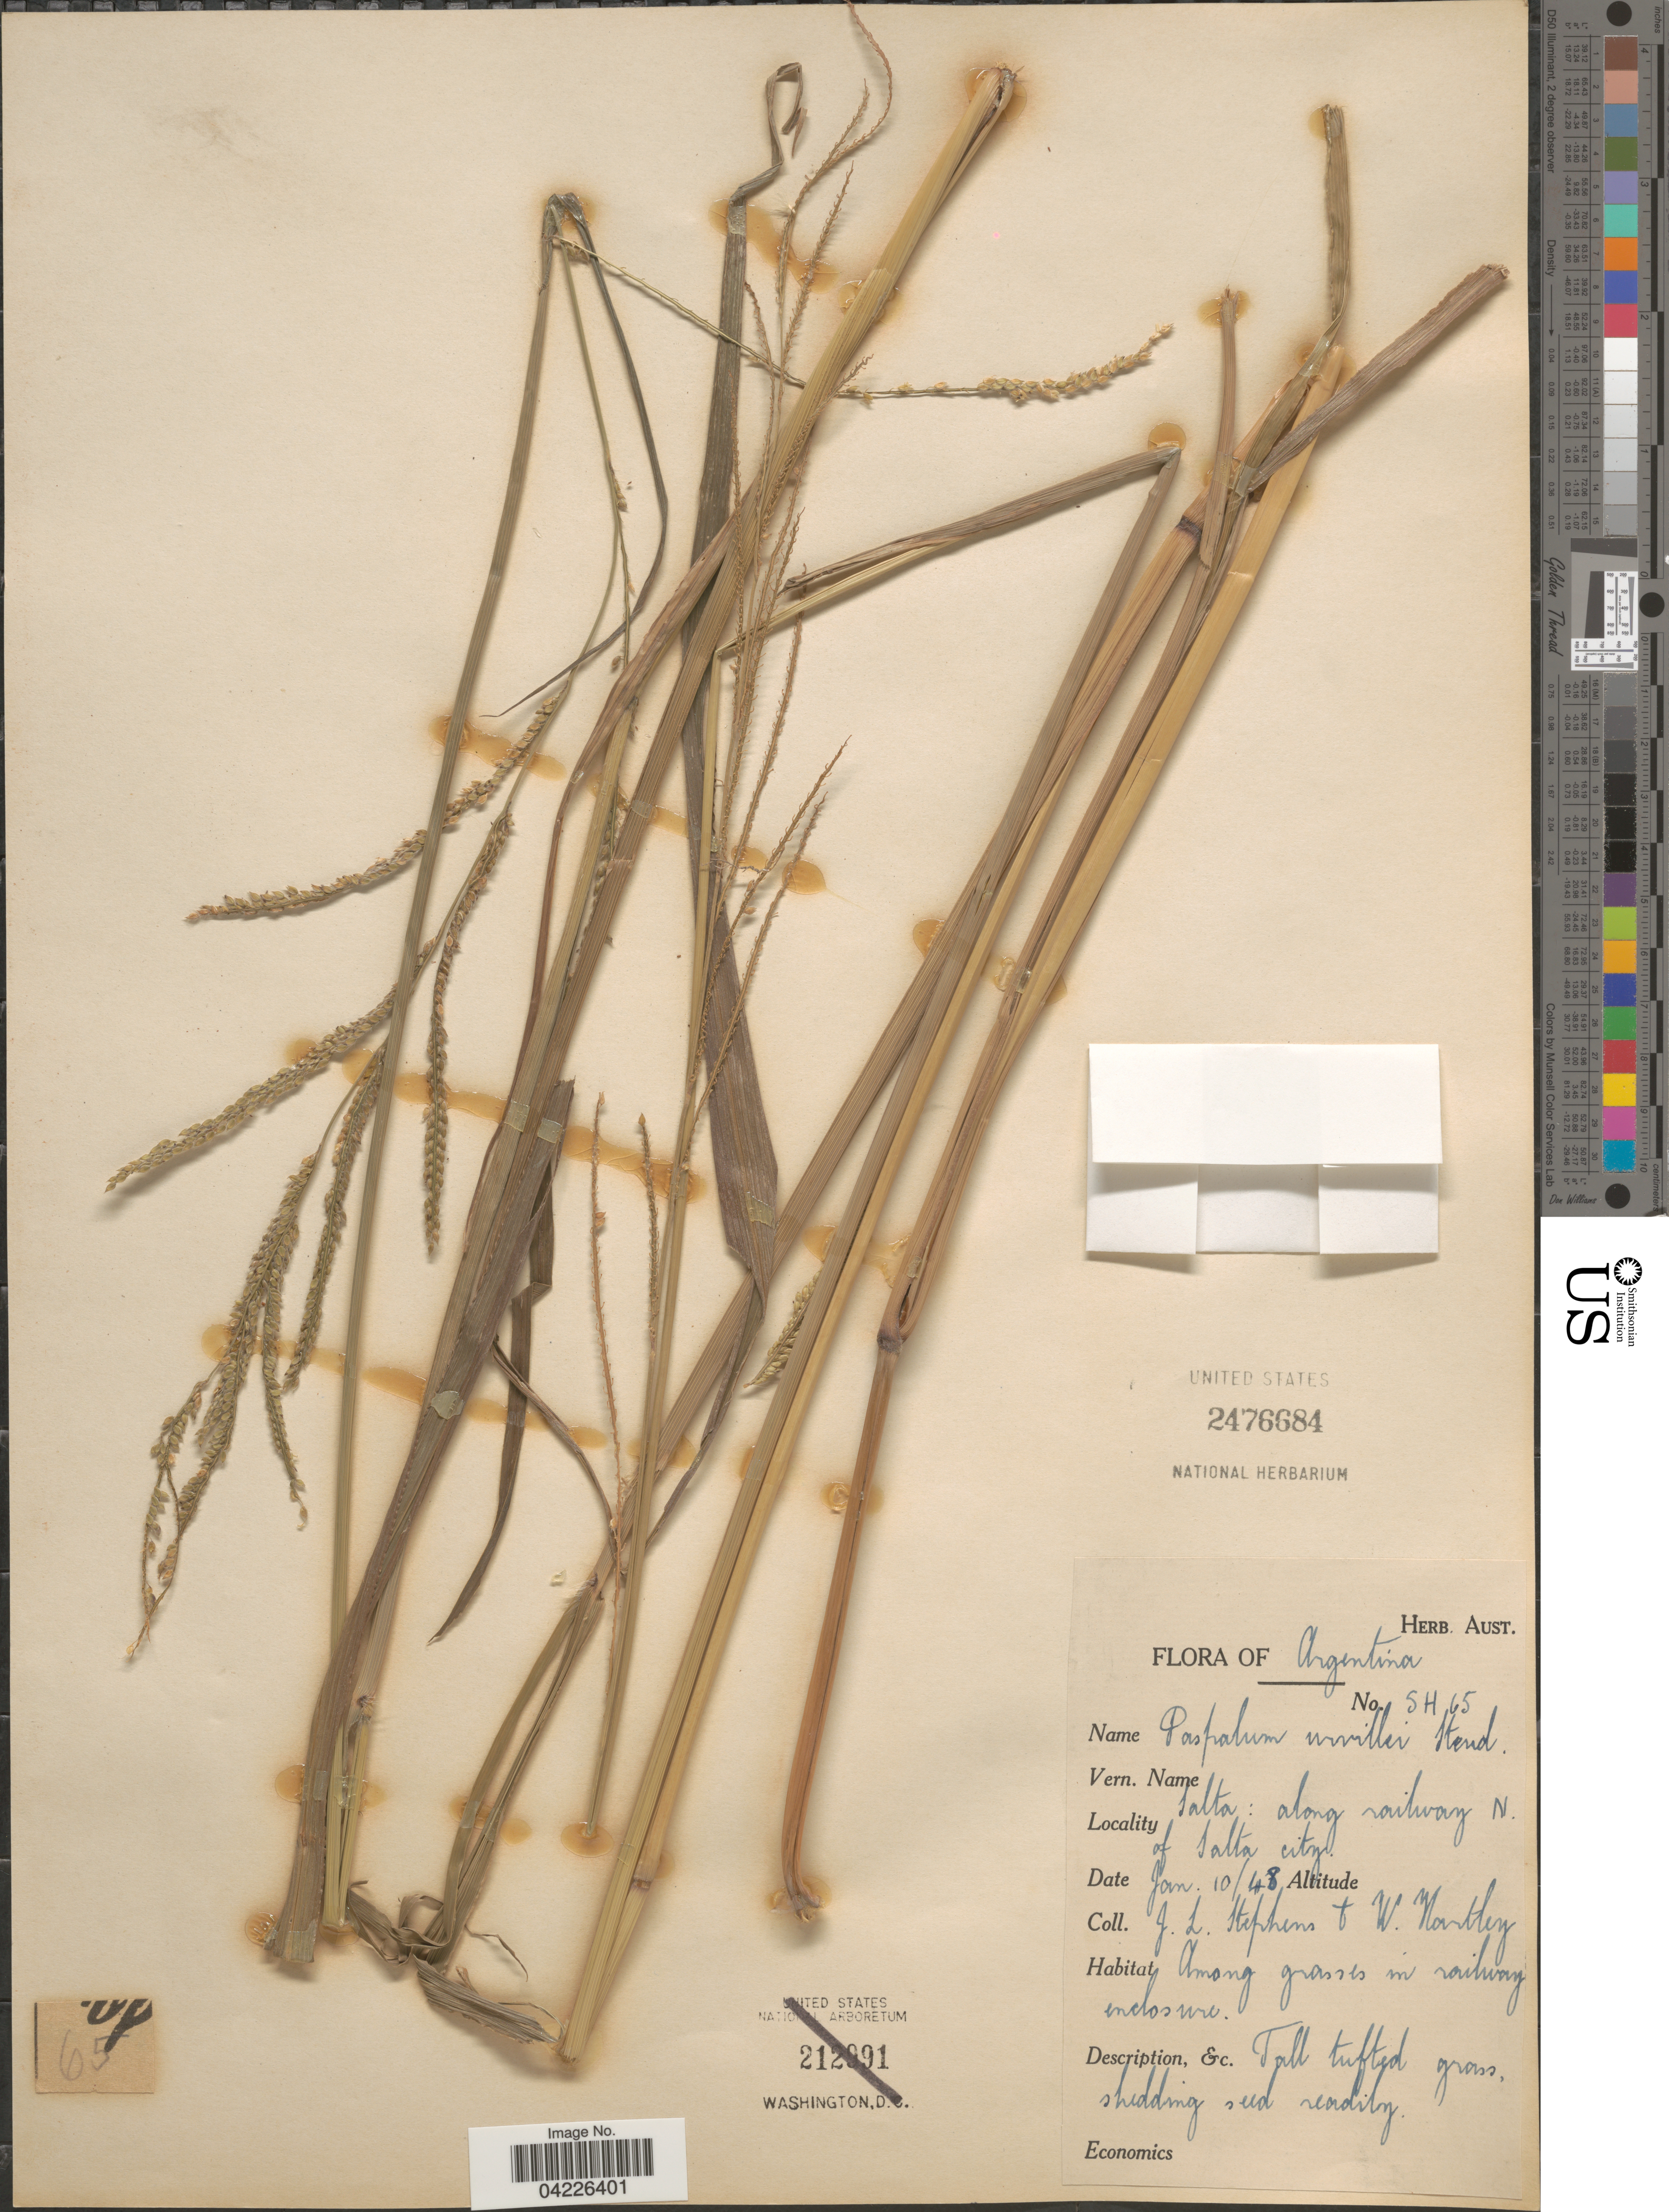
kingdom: Plantae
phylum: Tracheophyta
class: Liliopsida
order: Poales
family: Poaceae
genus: Paspalum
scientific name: Paspalum urvillei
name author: Steud.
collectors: J. Stephens & W. Hartley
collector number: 5H65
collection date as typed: Transcribed d/m/y: 10/1/48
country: Argentina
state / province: Salta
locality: Along railway N. of Salta city.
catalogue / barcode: US 2476684